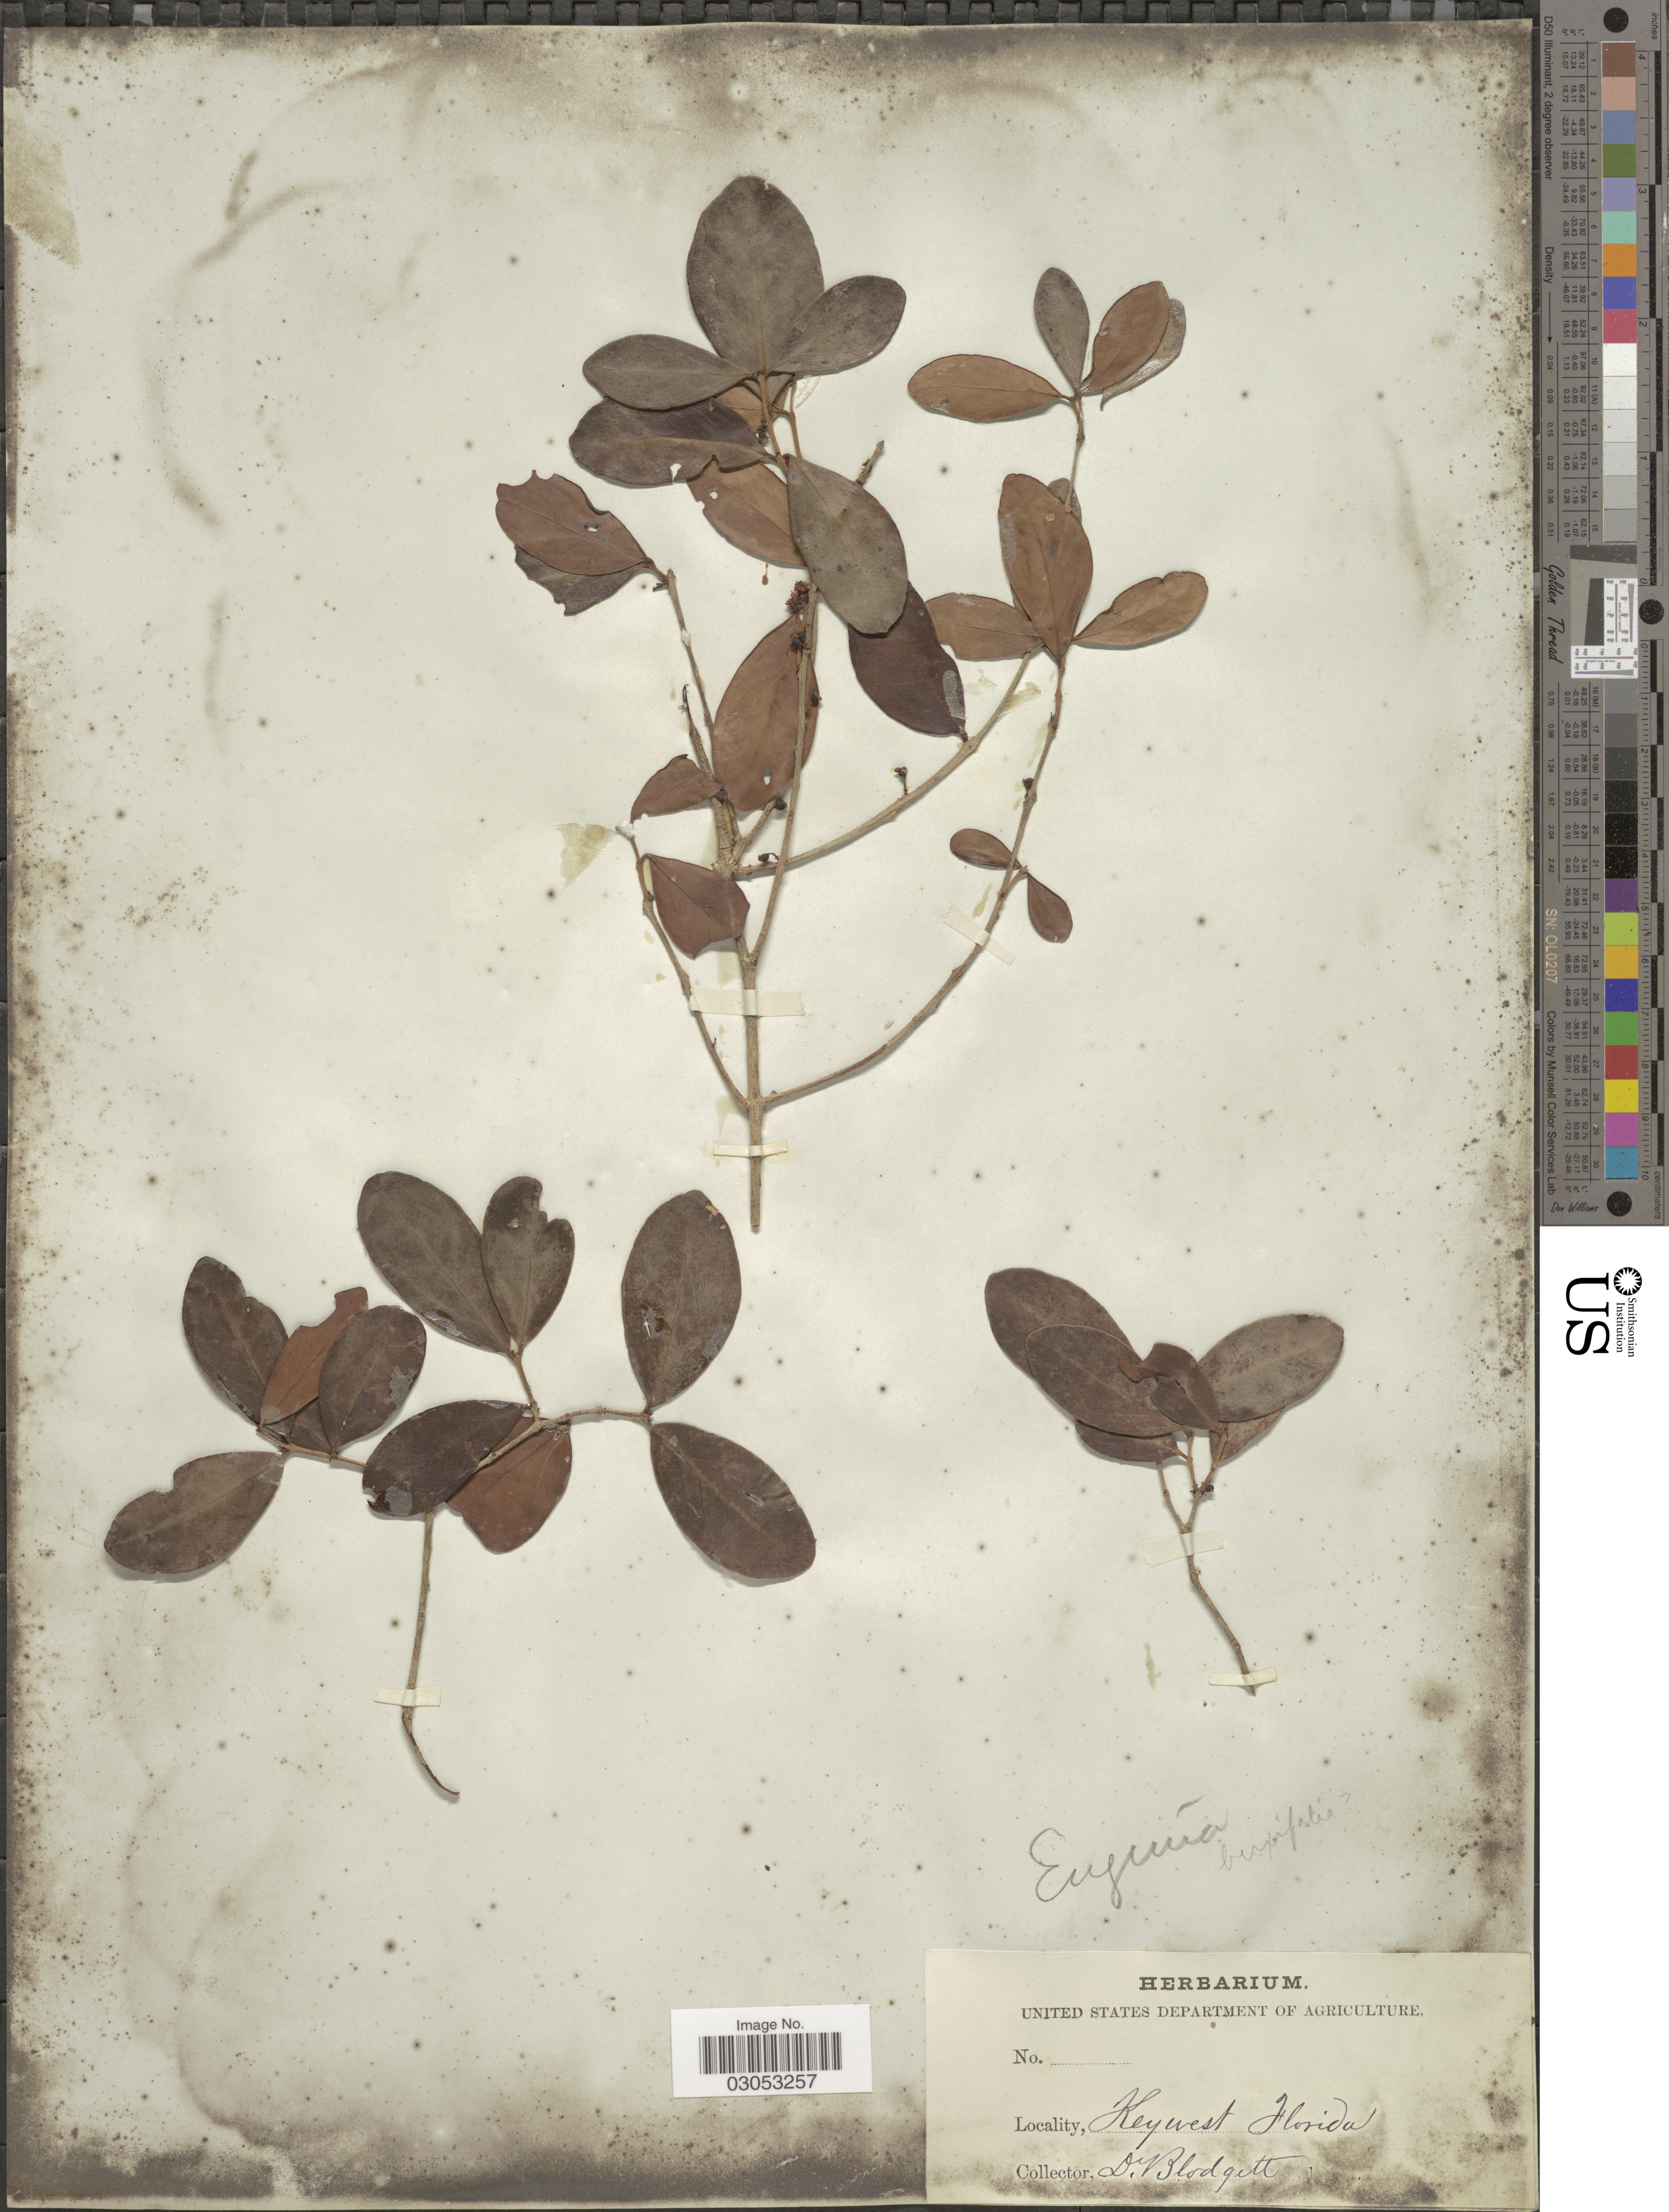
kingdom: Plantae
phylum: Tracheophyta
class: Magnoliopsida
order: Myrtales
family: Myrtaceae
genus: Eugenia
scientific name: Eugenia foetida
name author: Pers.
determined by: Strong, Mark T., (BOT), Smithsonian Institution - National Museum of Natural History (UNITED STATES)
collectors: -. Blodgett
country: United States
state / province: Florida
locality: Key west.